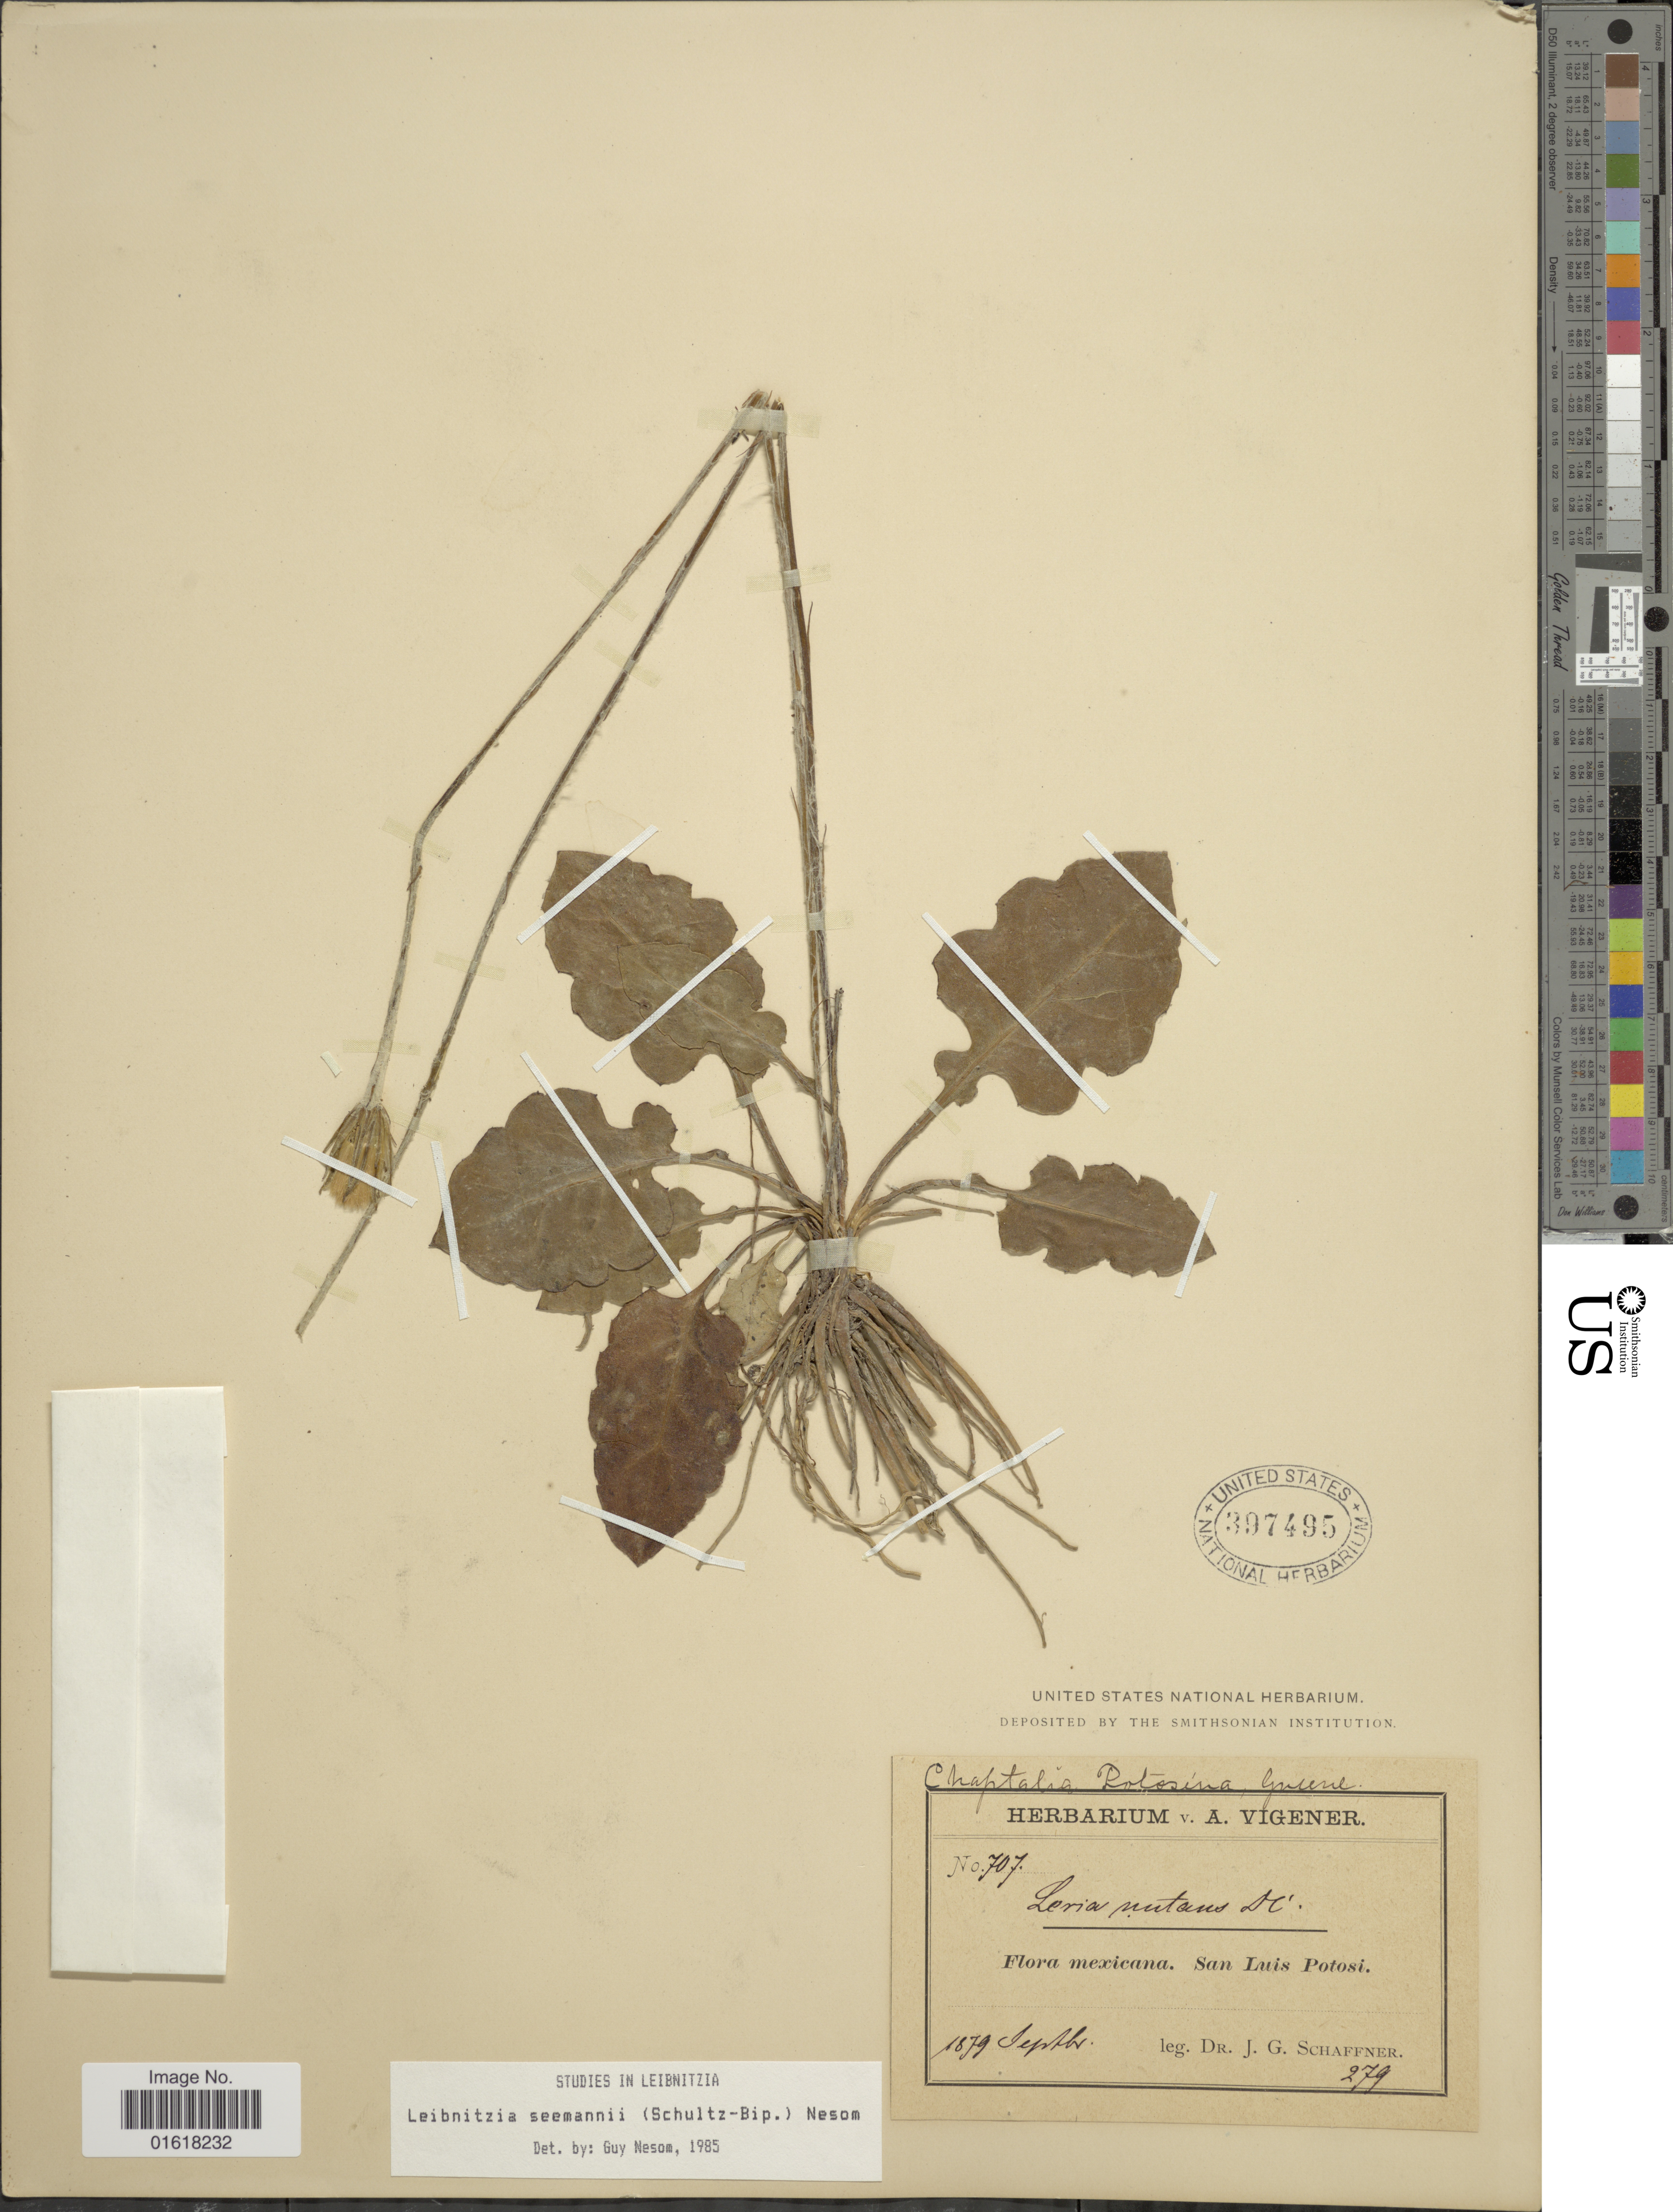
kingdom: Plantae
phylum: Tracheophyta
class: Magnoliopsida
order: Asterales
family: Asteraceae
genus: Leibnitzia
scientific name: Leibnitzia lyrata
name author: (Sch. Bip.) G.L. Nesom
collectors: J. G. Schaffner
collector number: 279?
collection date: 1879-09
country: Mexico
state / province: San Luis Potosí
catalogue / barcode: US 397495